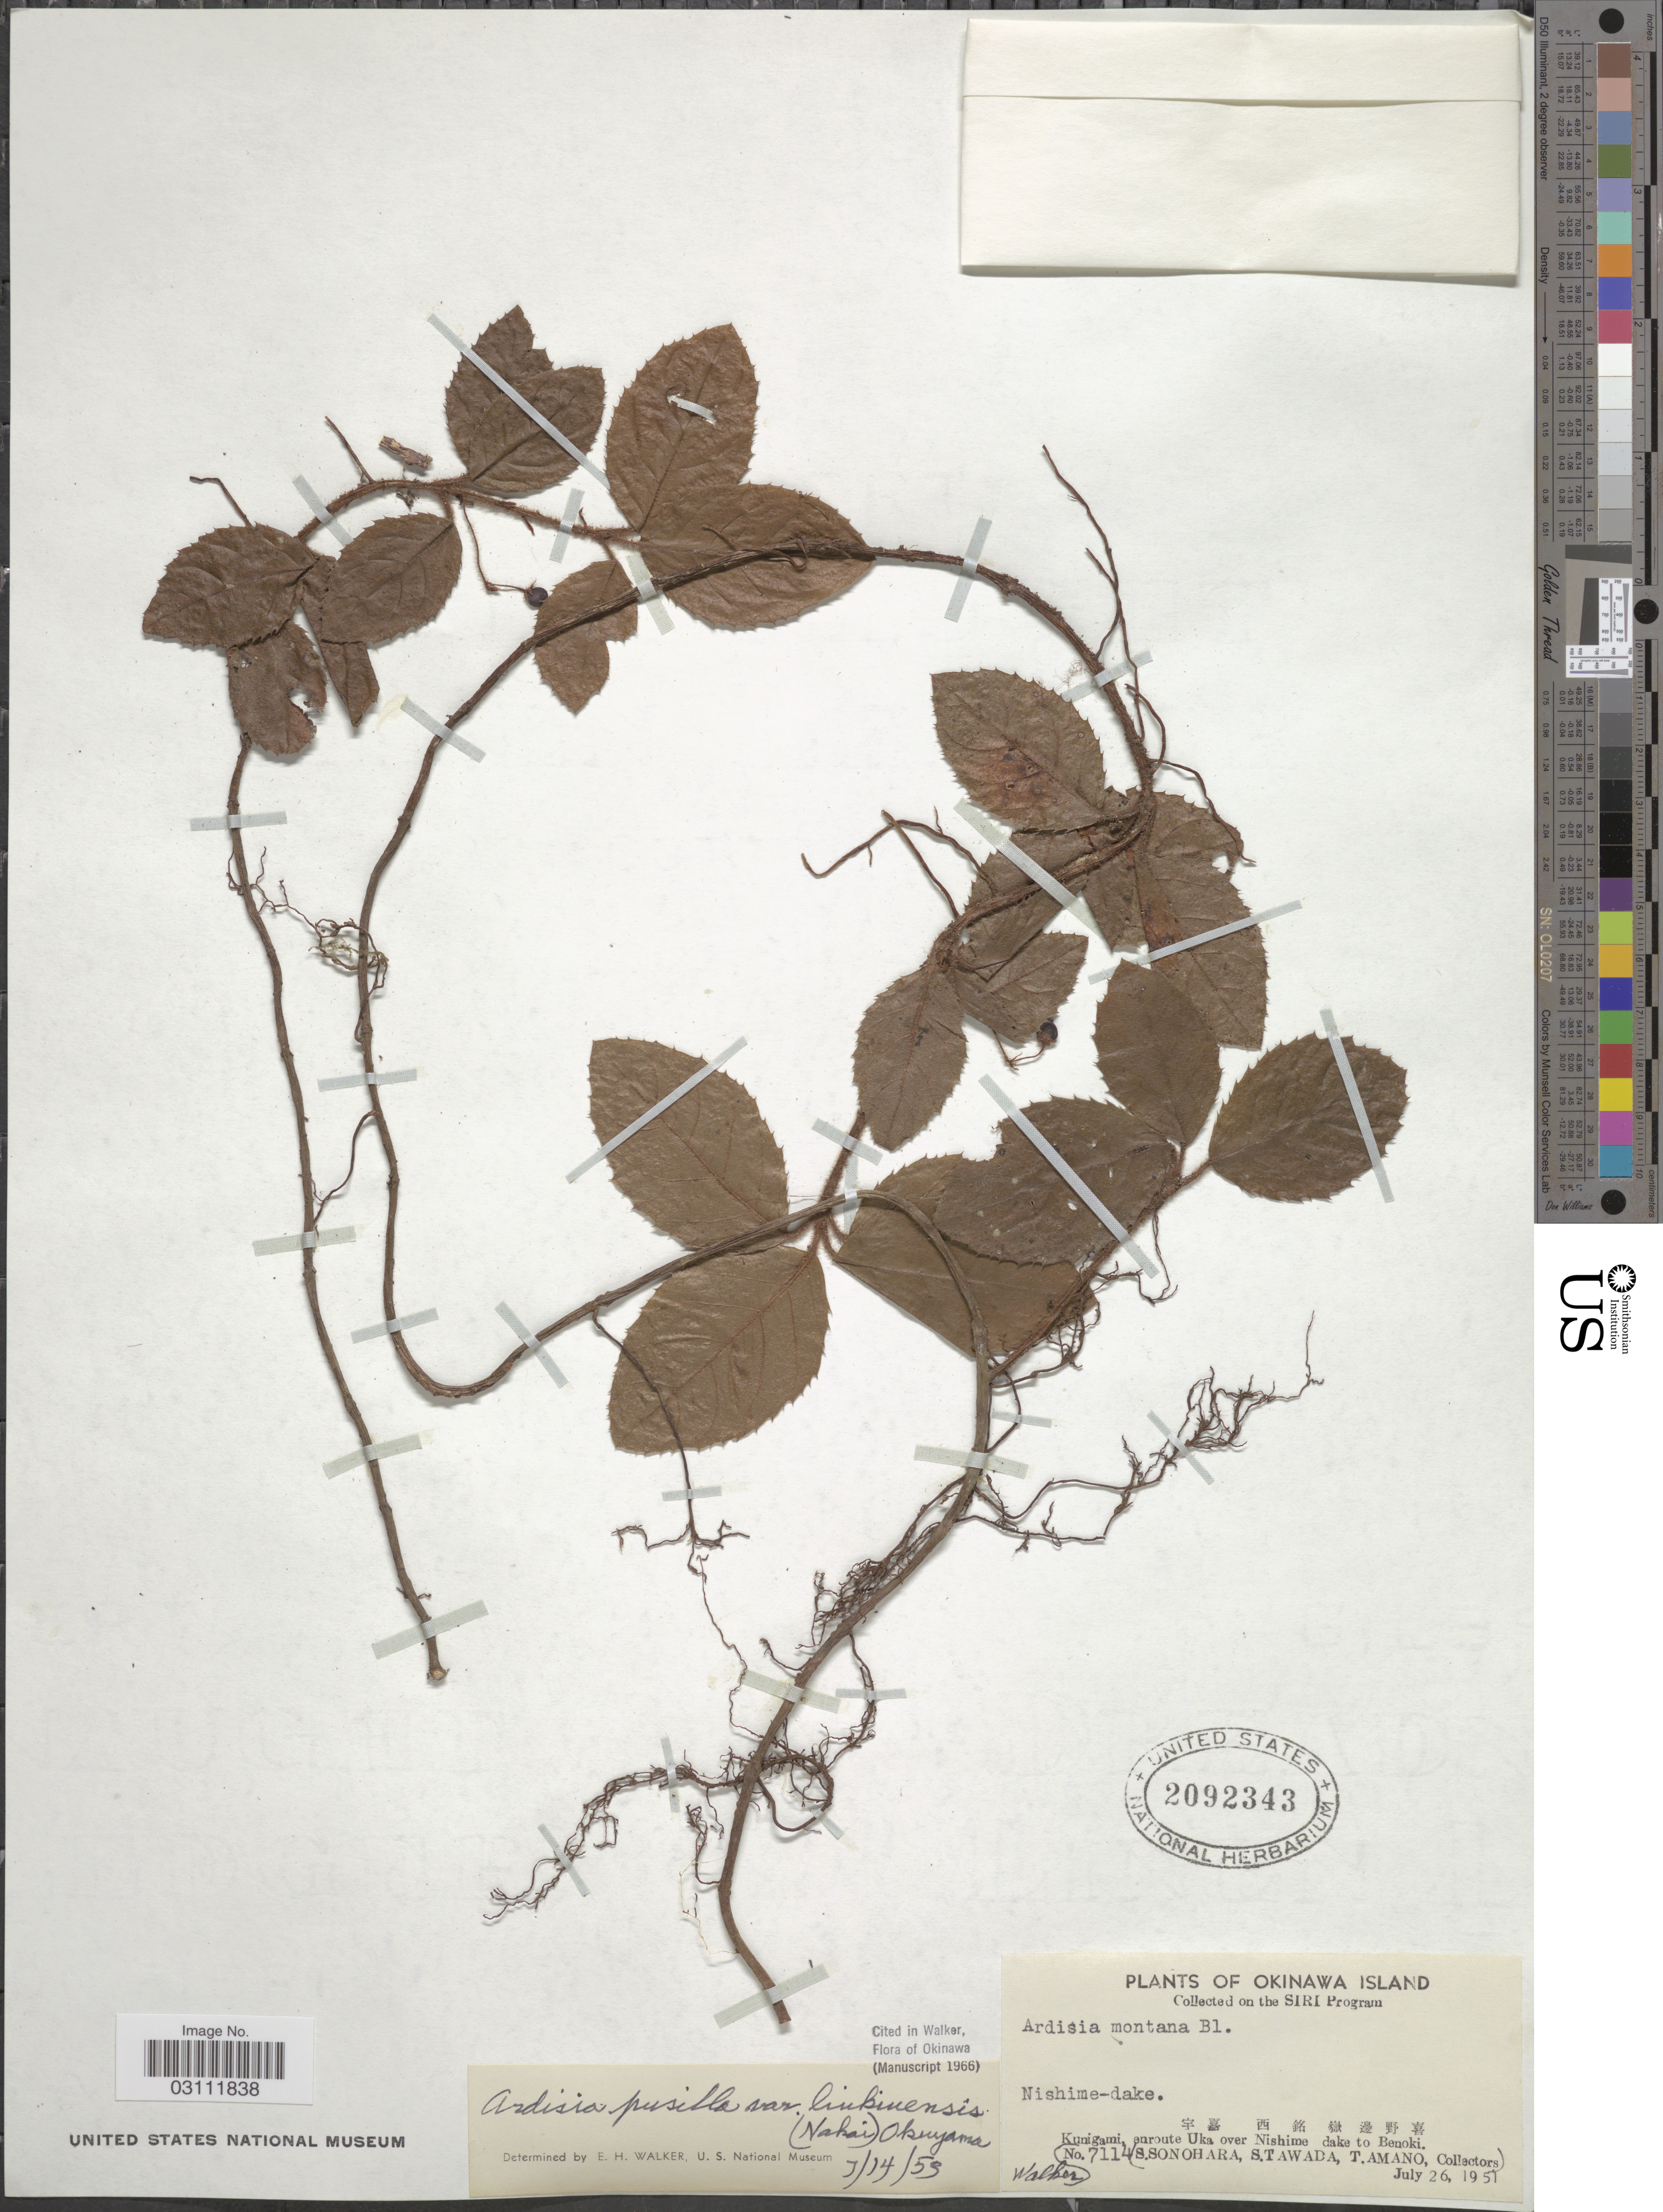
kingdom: Plantae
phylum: Tracheophyta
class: Magnoliopsida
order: Ericales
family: Primulaceae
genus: Ardisia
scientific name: Ardisia pusilla var. liukiuensis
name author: (Nakai) Okuyama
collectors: -. Walker, S. Sonohara, S. Tawada & T. Amano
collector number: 7114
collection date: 1951-07-26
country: Japan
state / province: Okinawa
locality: Nishime-dake. Kunigama, enroute Uka over Nishime dake to Benoki.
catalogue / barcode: US 2092343